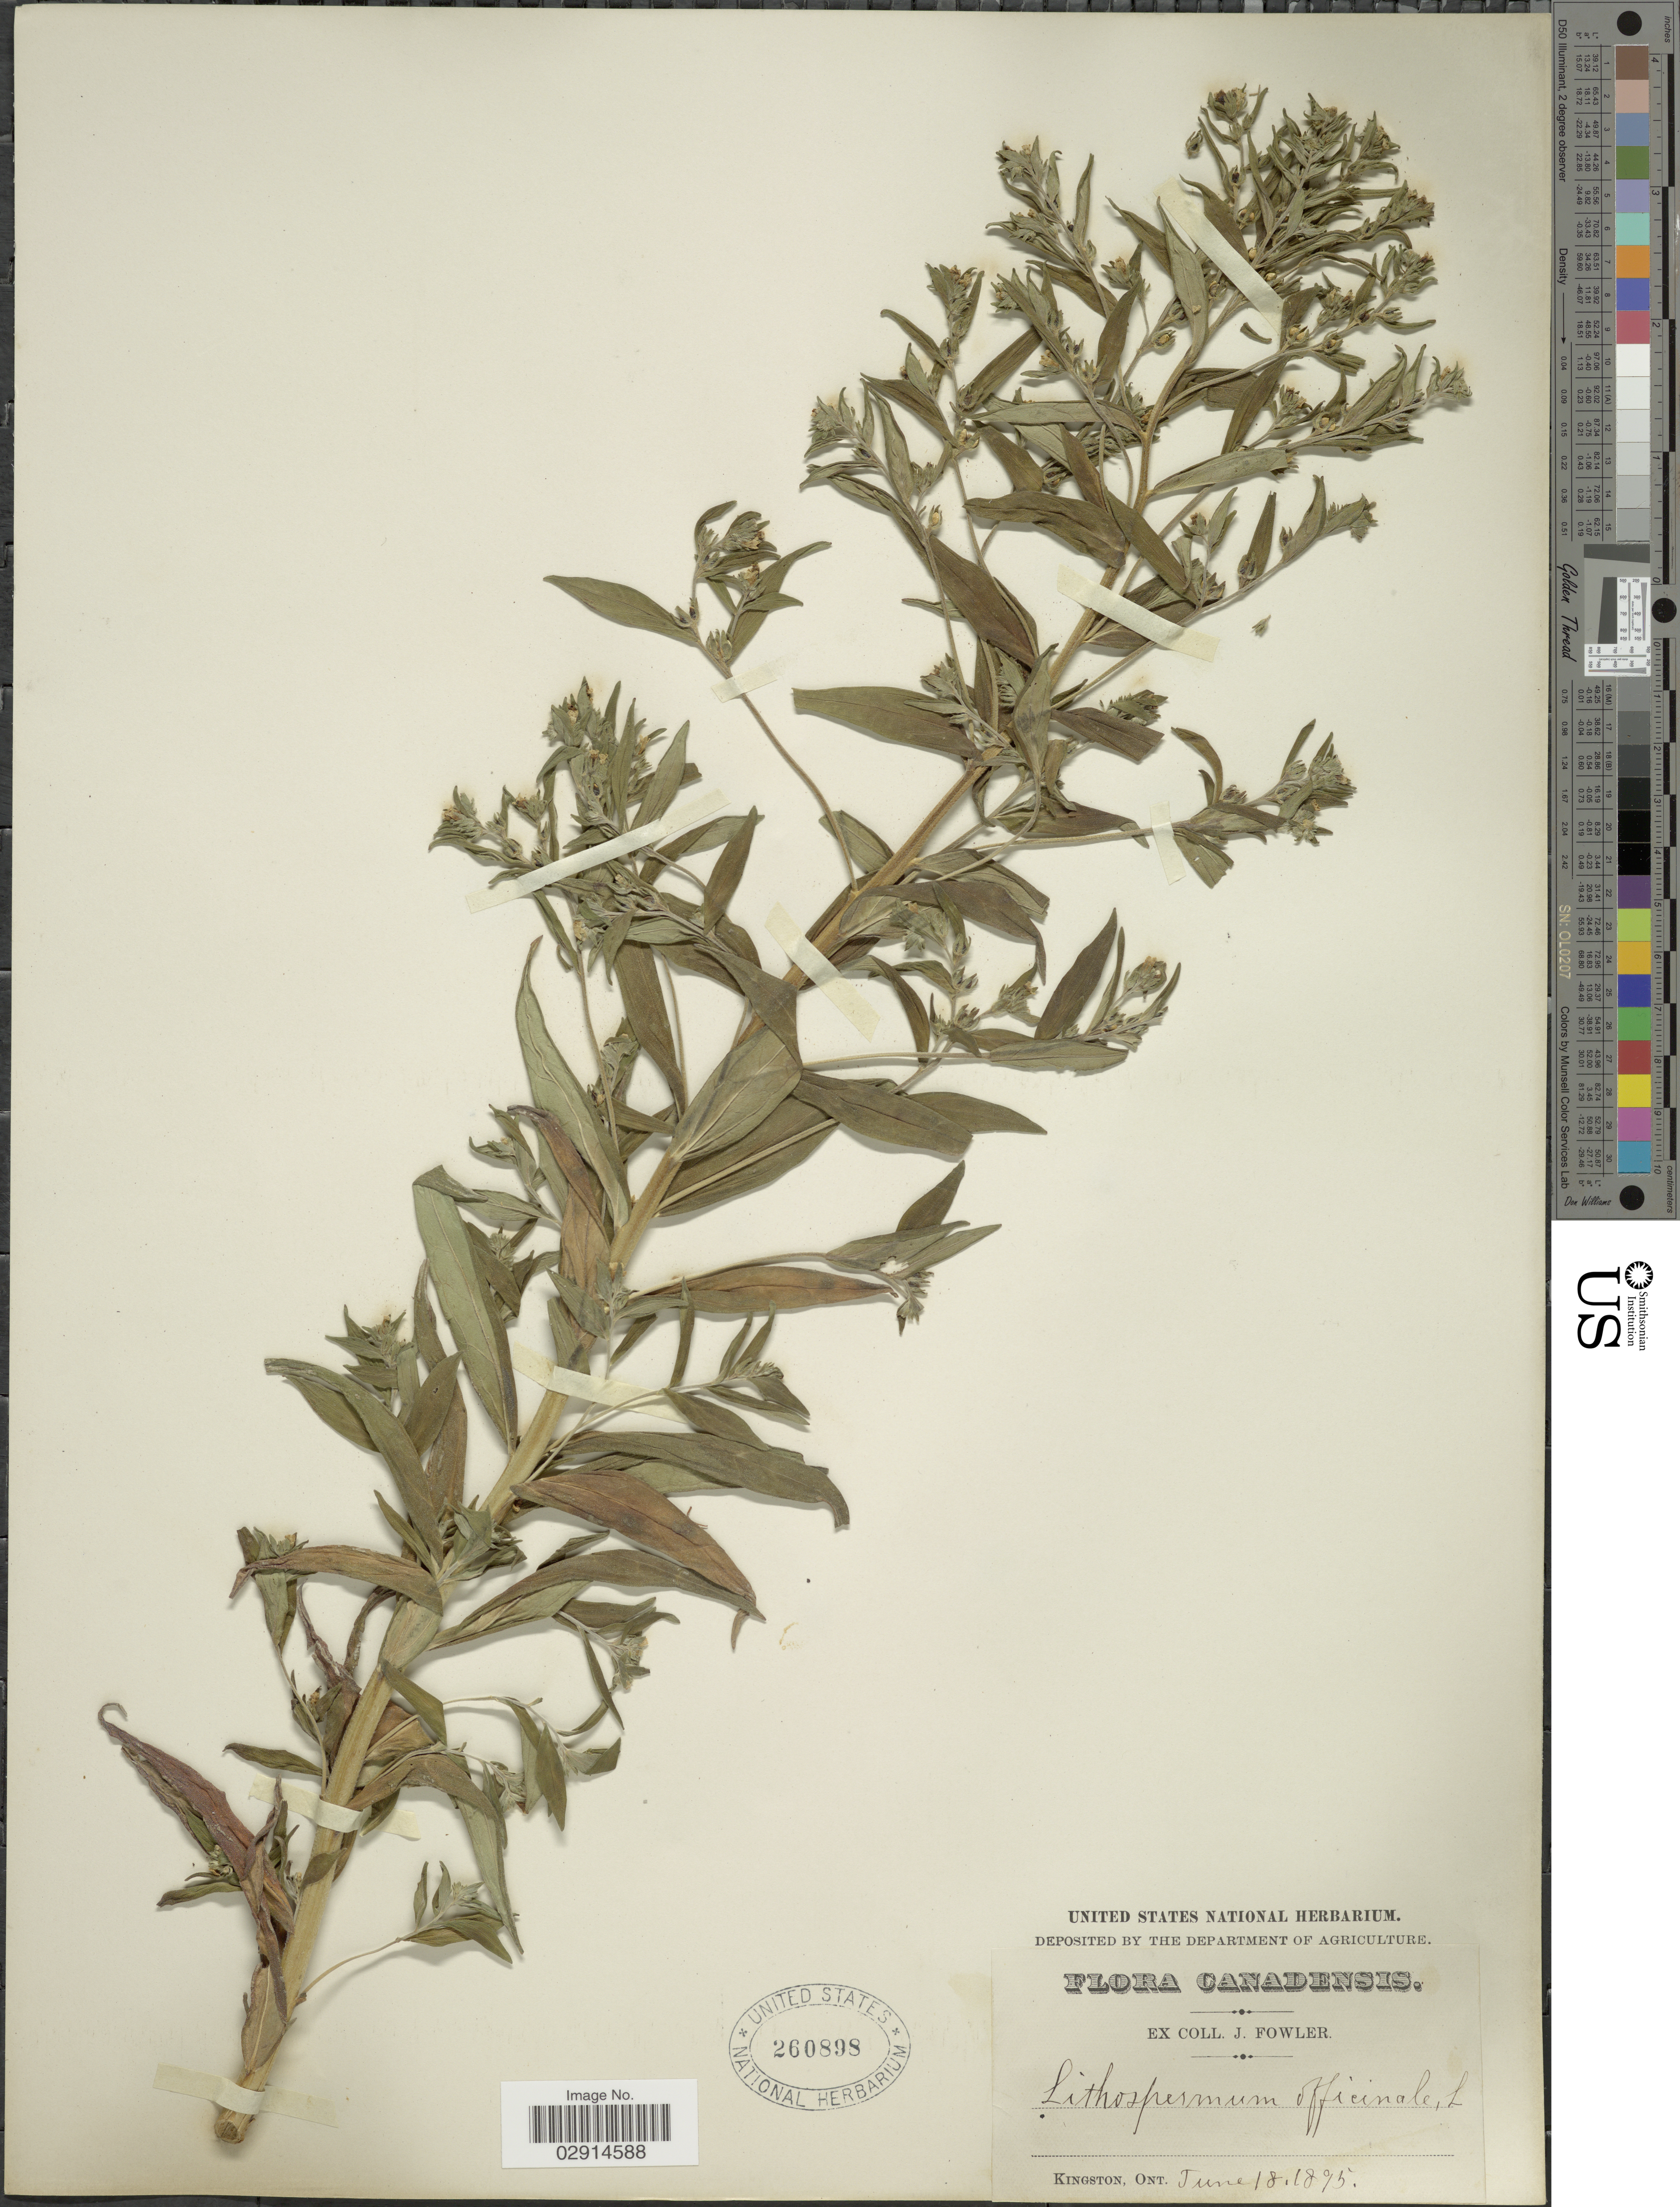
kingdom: Plantae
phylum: Tracheophyta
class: Magnoliopsida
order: Boraginales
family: Boraginaceae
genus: Lithospermum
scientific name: Lithospermum officinale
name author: L.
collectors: J. Fowler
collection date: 1895-06-18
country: Canada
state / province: Ontario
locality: Kingston.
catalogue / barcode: US 260898